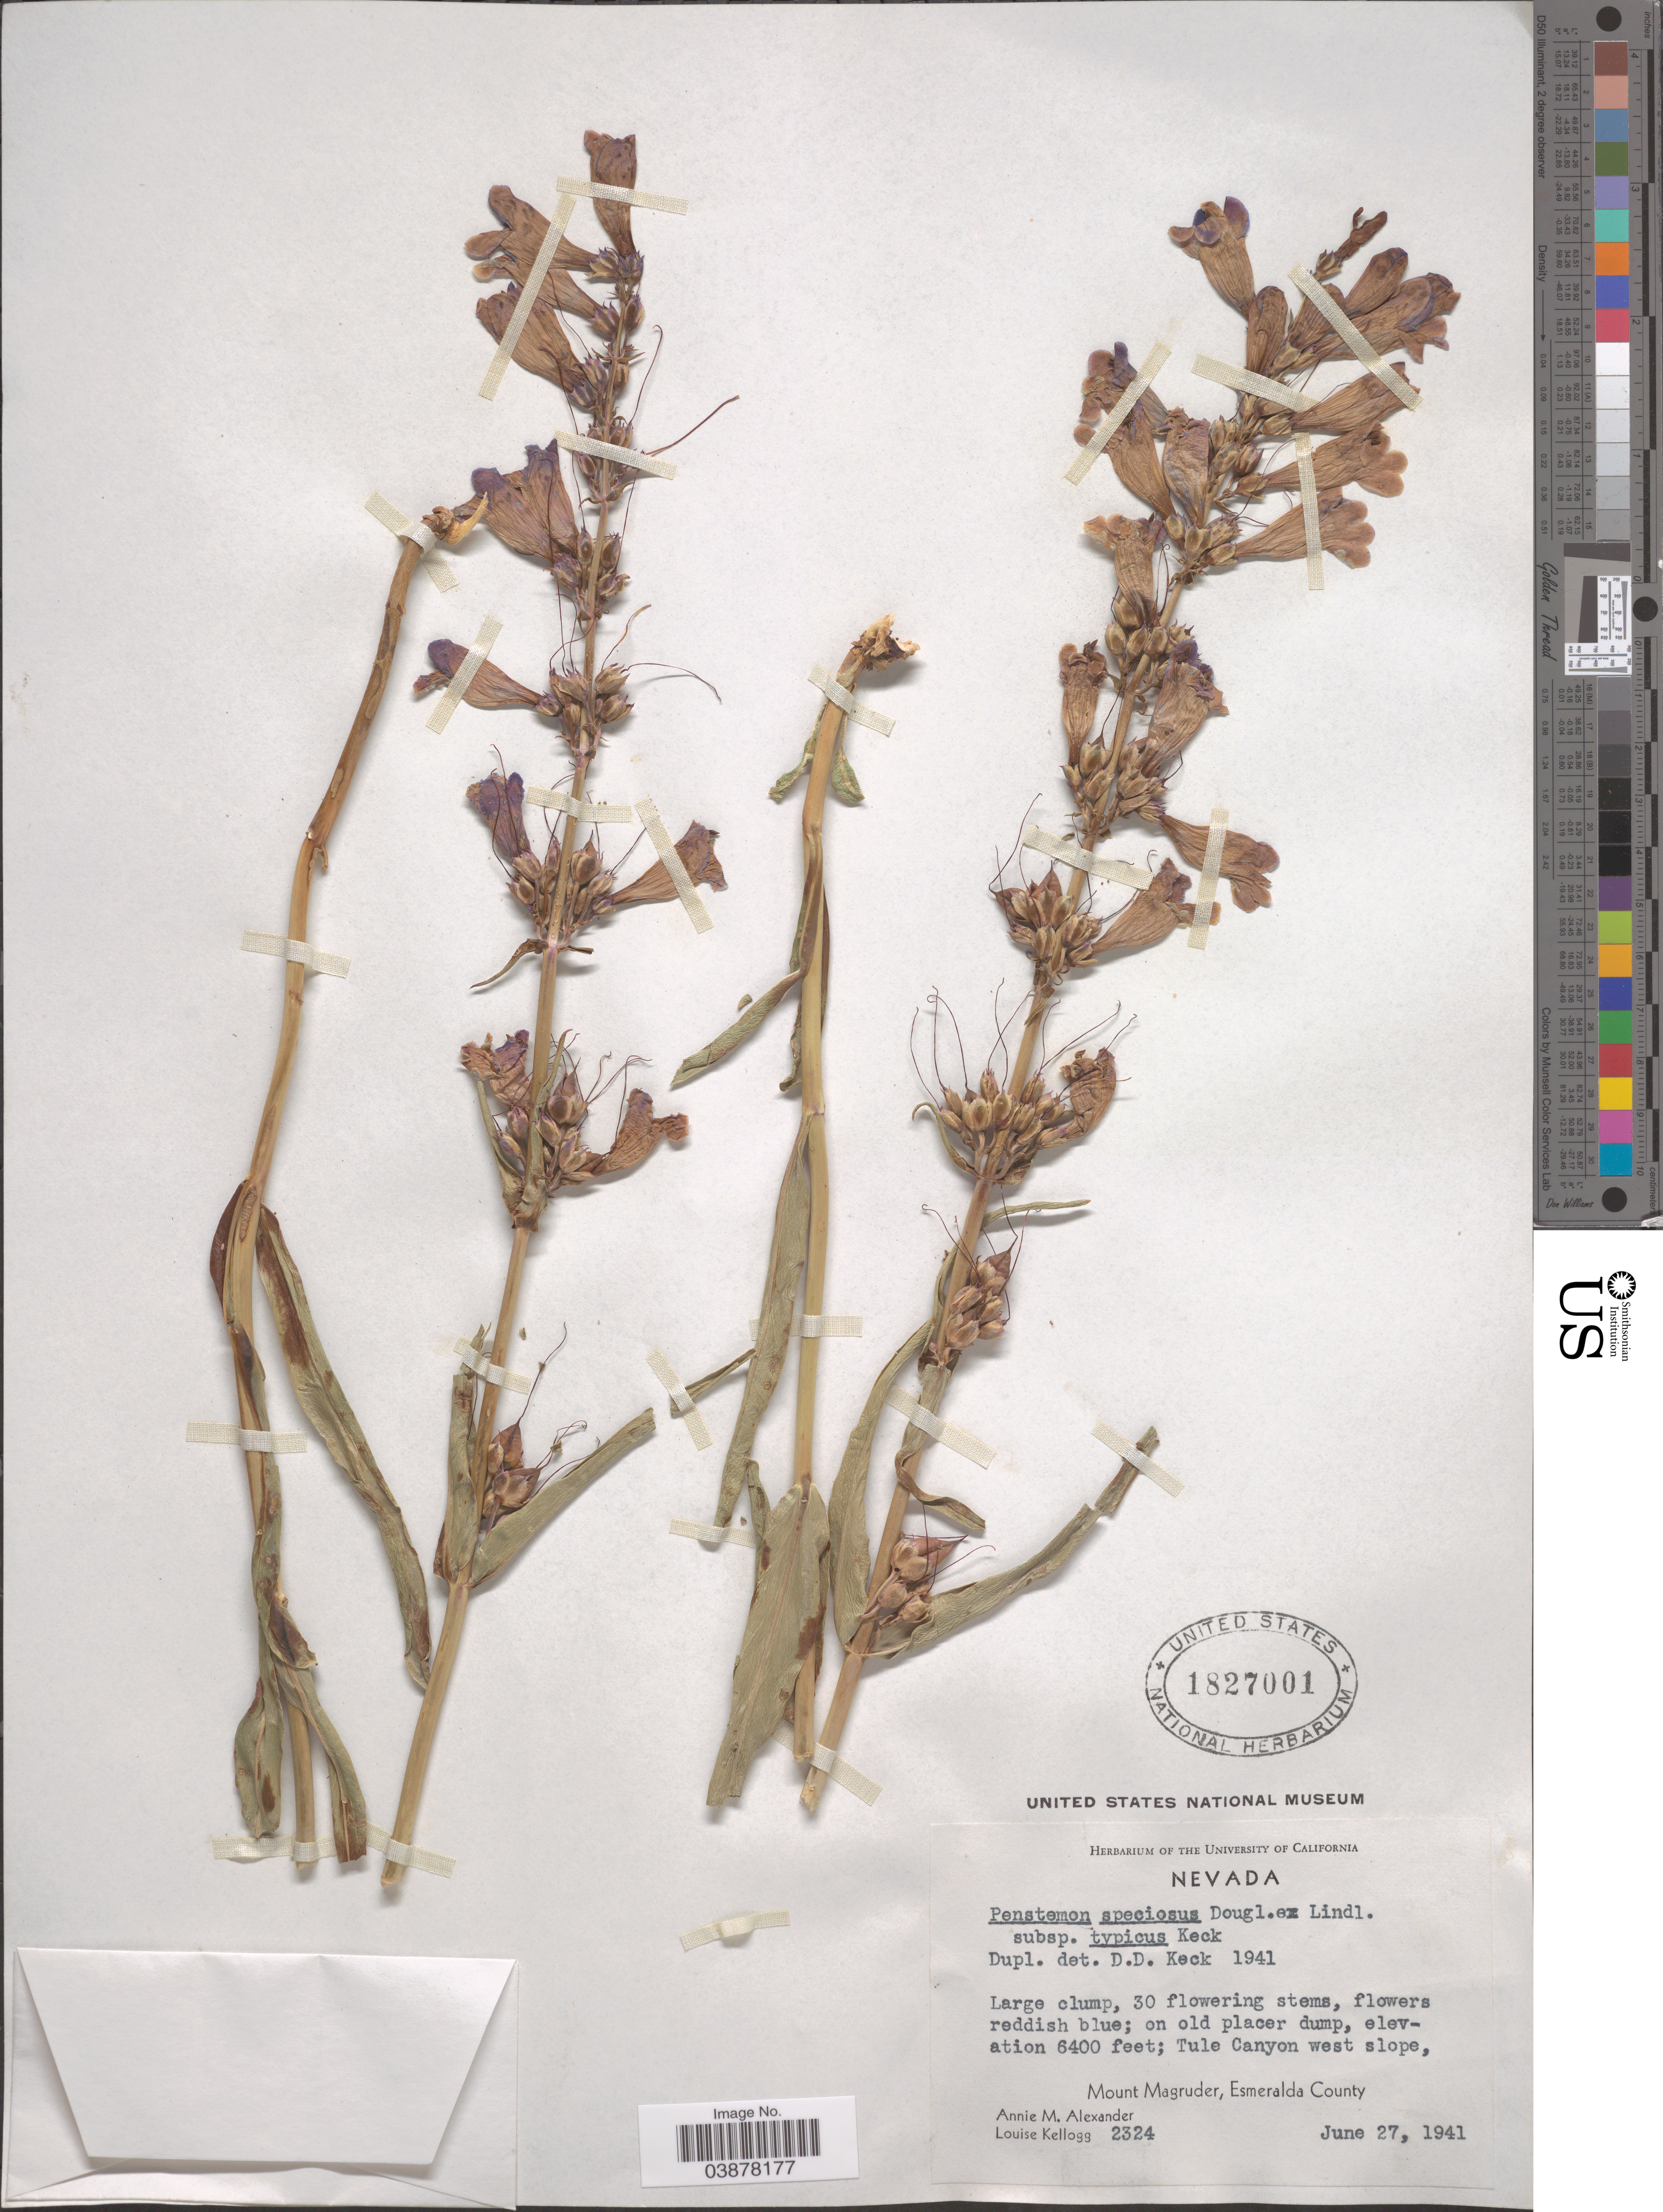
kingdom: Plantae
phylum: Tracheophyta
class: Magnoliopsida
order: Lamiales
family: Plantaginaceae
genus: Penstemon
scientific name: Penstemon speciosus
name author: Douglas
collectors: A. M. Alexander & L. Kellogg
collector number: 2324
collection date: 1941-06-27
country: United States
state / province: Nevada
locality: Tule Canyon west slope, Mount Magruder, Esmeralda County.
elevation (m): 1951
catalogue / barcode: US 1827001